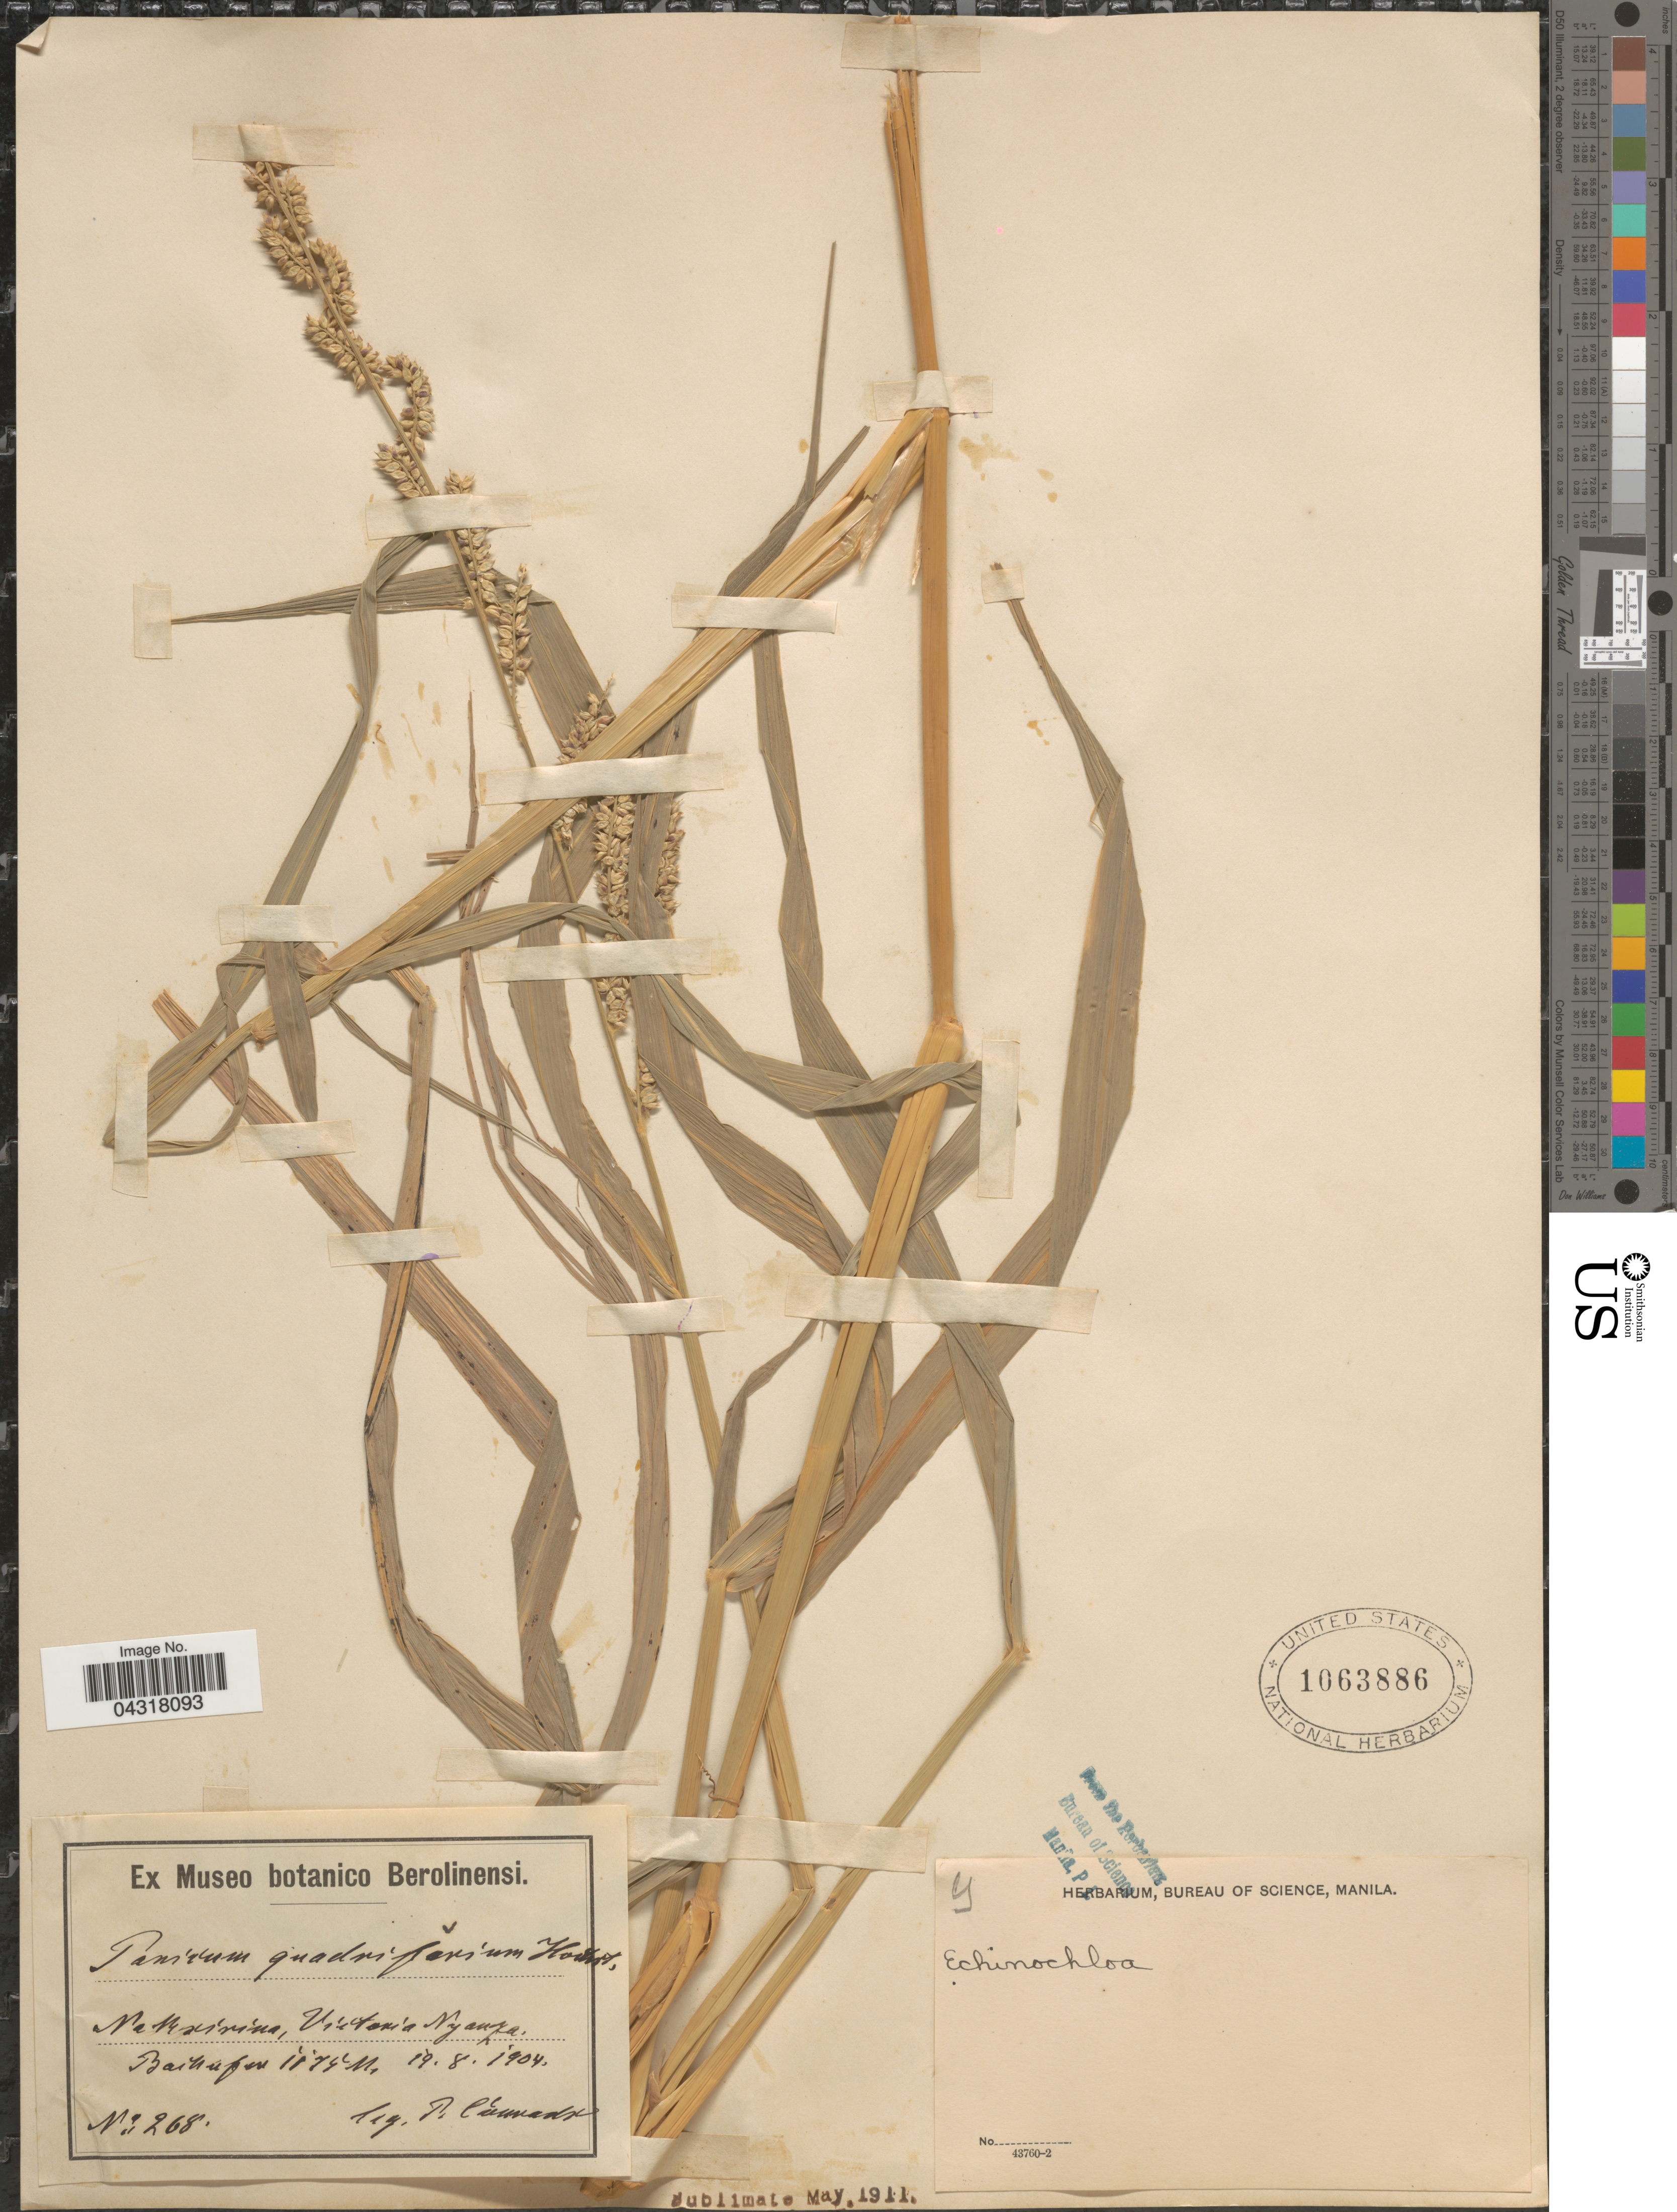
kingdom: Plantae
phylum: Tracheophyta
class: Liliopsida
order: Poales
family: Poaceae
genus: Echinochloa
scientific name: Echinochloa sp.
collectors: Conradt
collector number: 268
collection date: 1904-08-19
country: Kenya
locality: Nekririna, Victoria Nyanza. Baihufer [interpreted].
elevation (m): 1174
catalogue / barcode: US 1063886